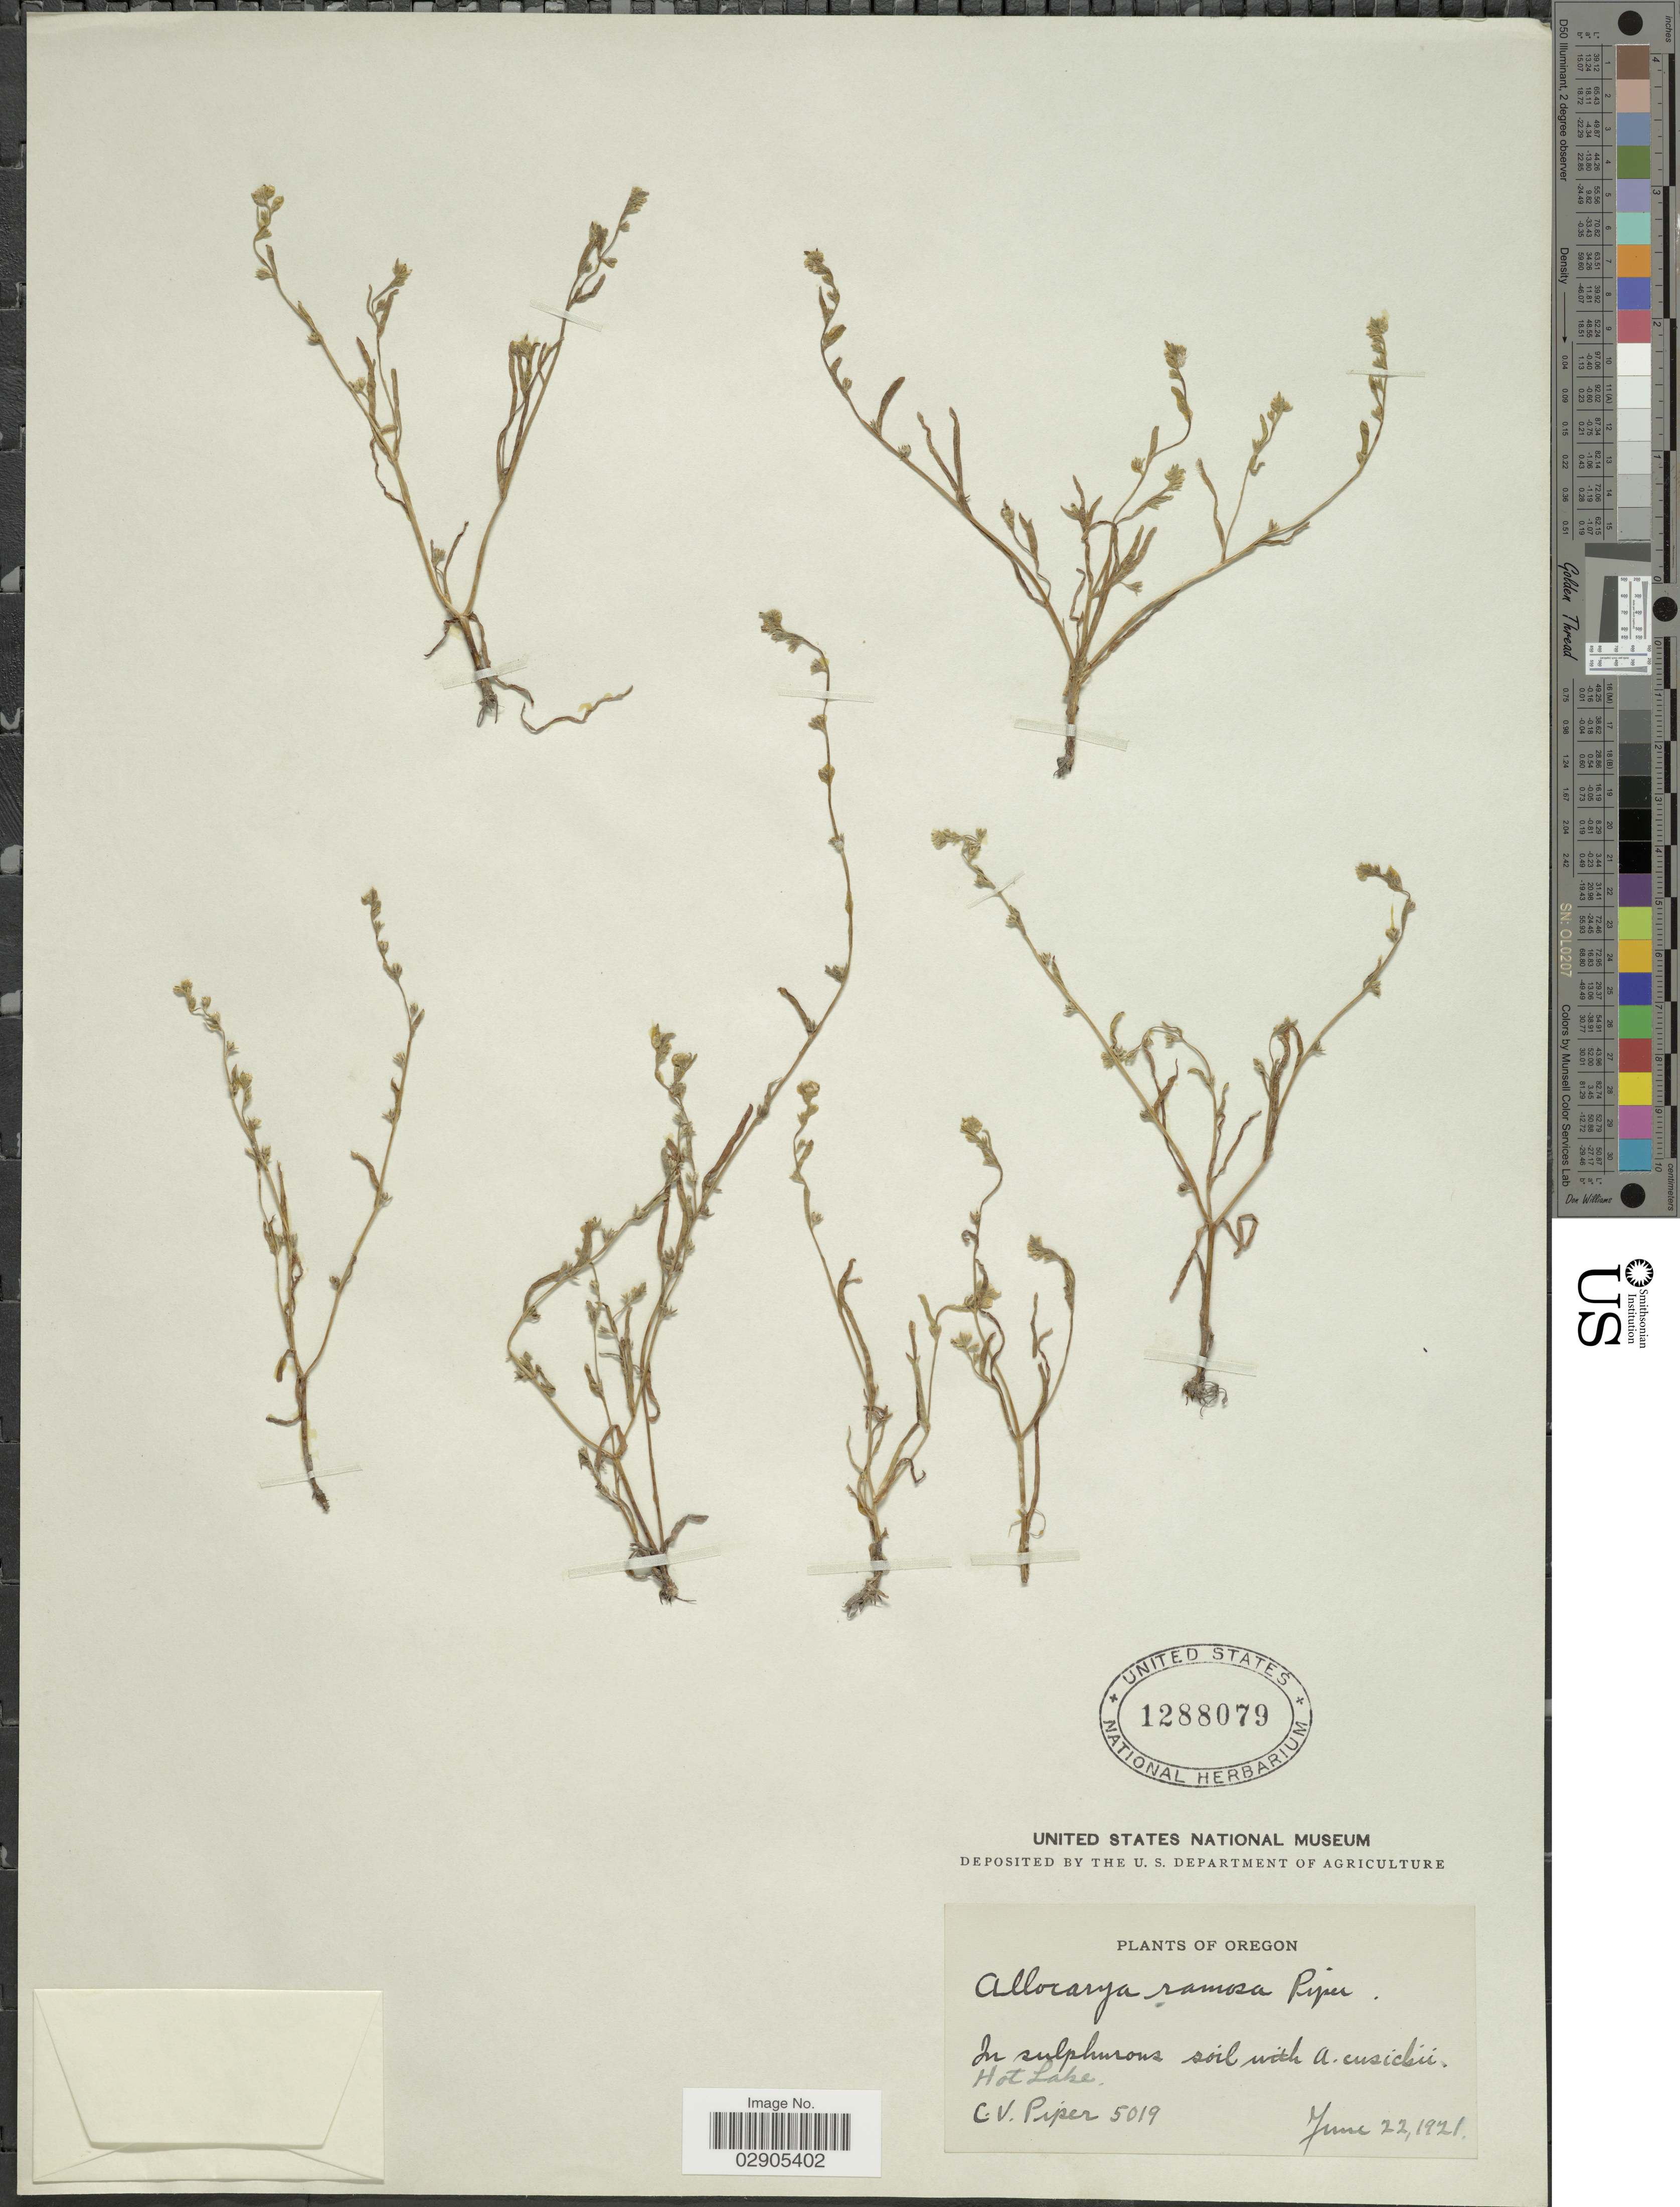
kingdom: Plantae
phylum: Tracheophyta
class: Magnoliopsida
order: Boraginales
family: Boraginaceae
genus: Allocarya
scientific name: Allocarya ramosa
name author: Piper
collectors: C. V. Piper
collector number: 5019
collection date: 1921-06-22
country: United States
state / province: Oregon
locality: Hot Lake.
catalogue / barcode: US 1288079